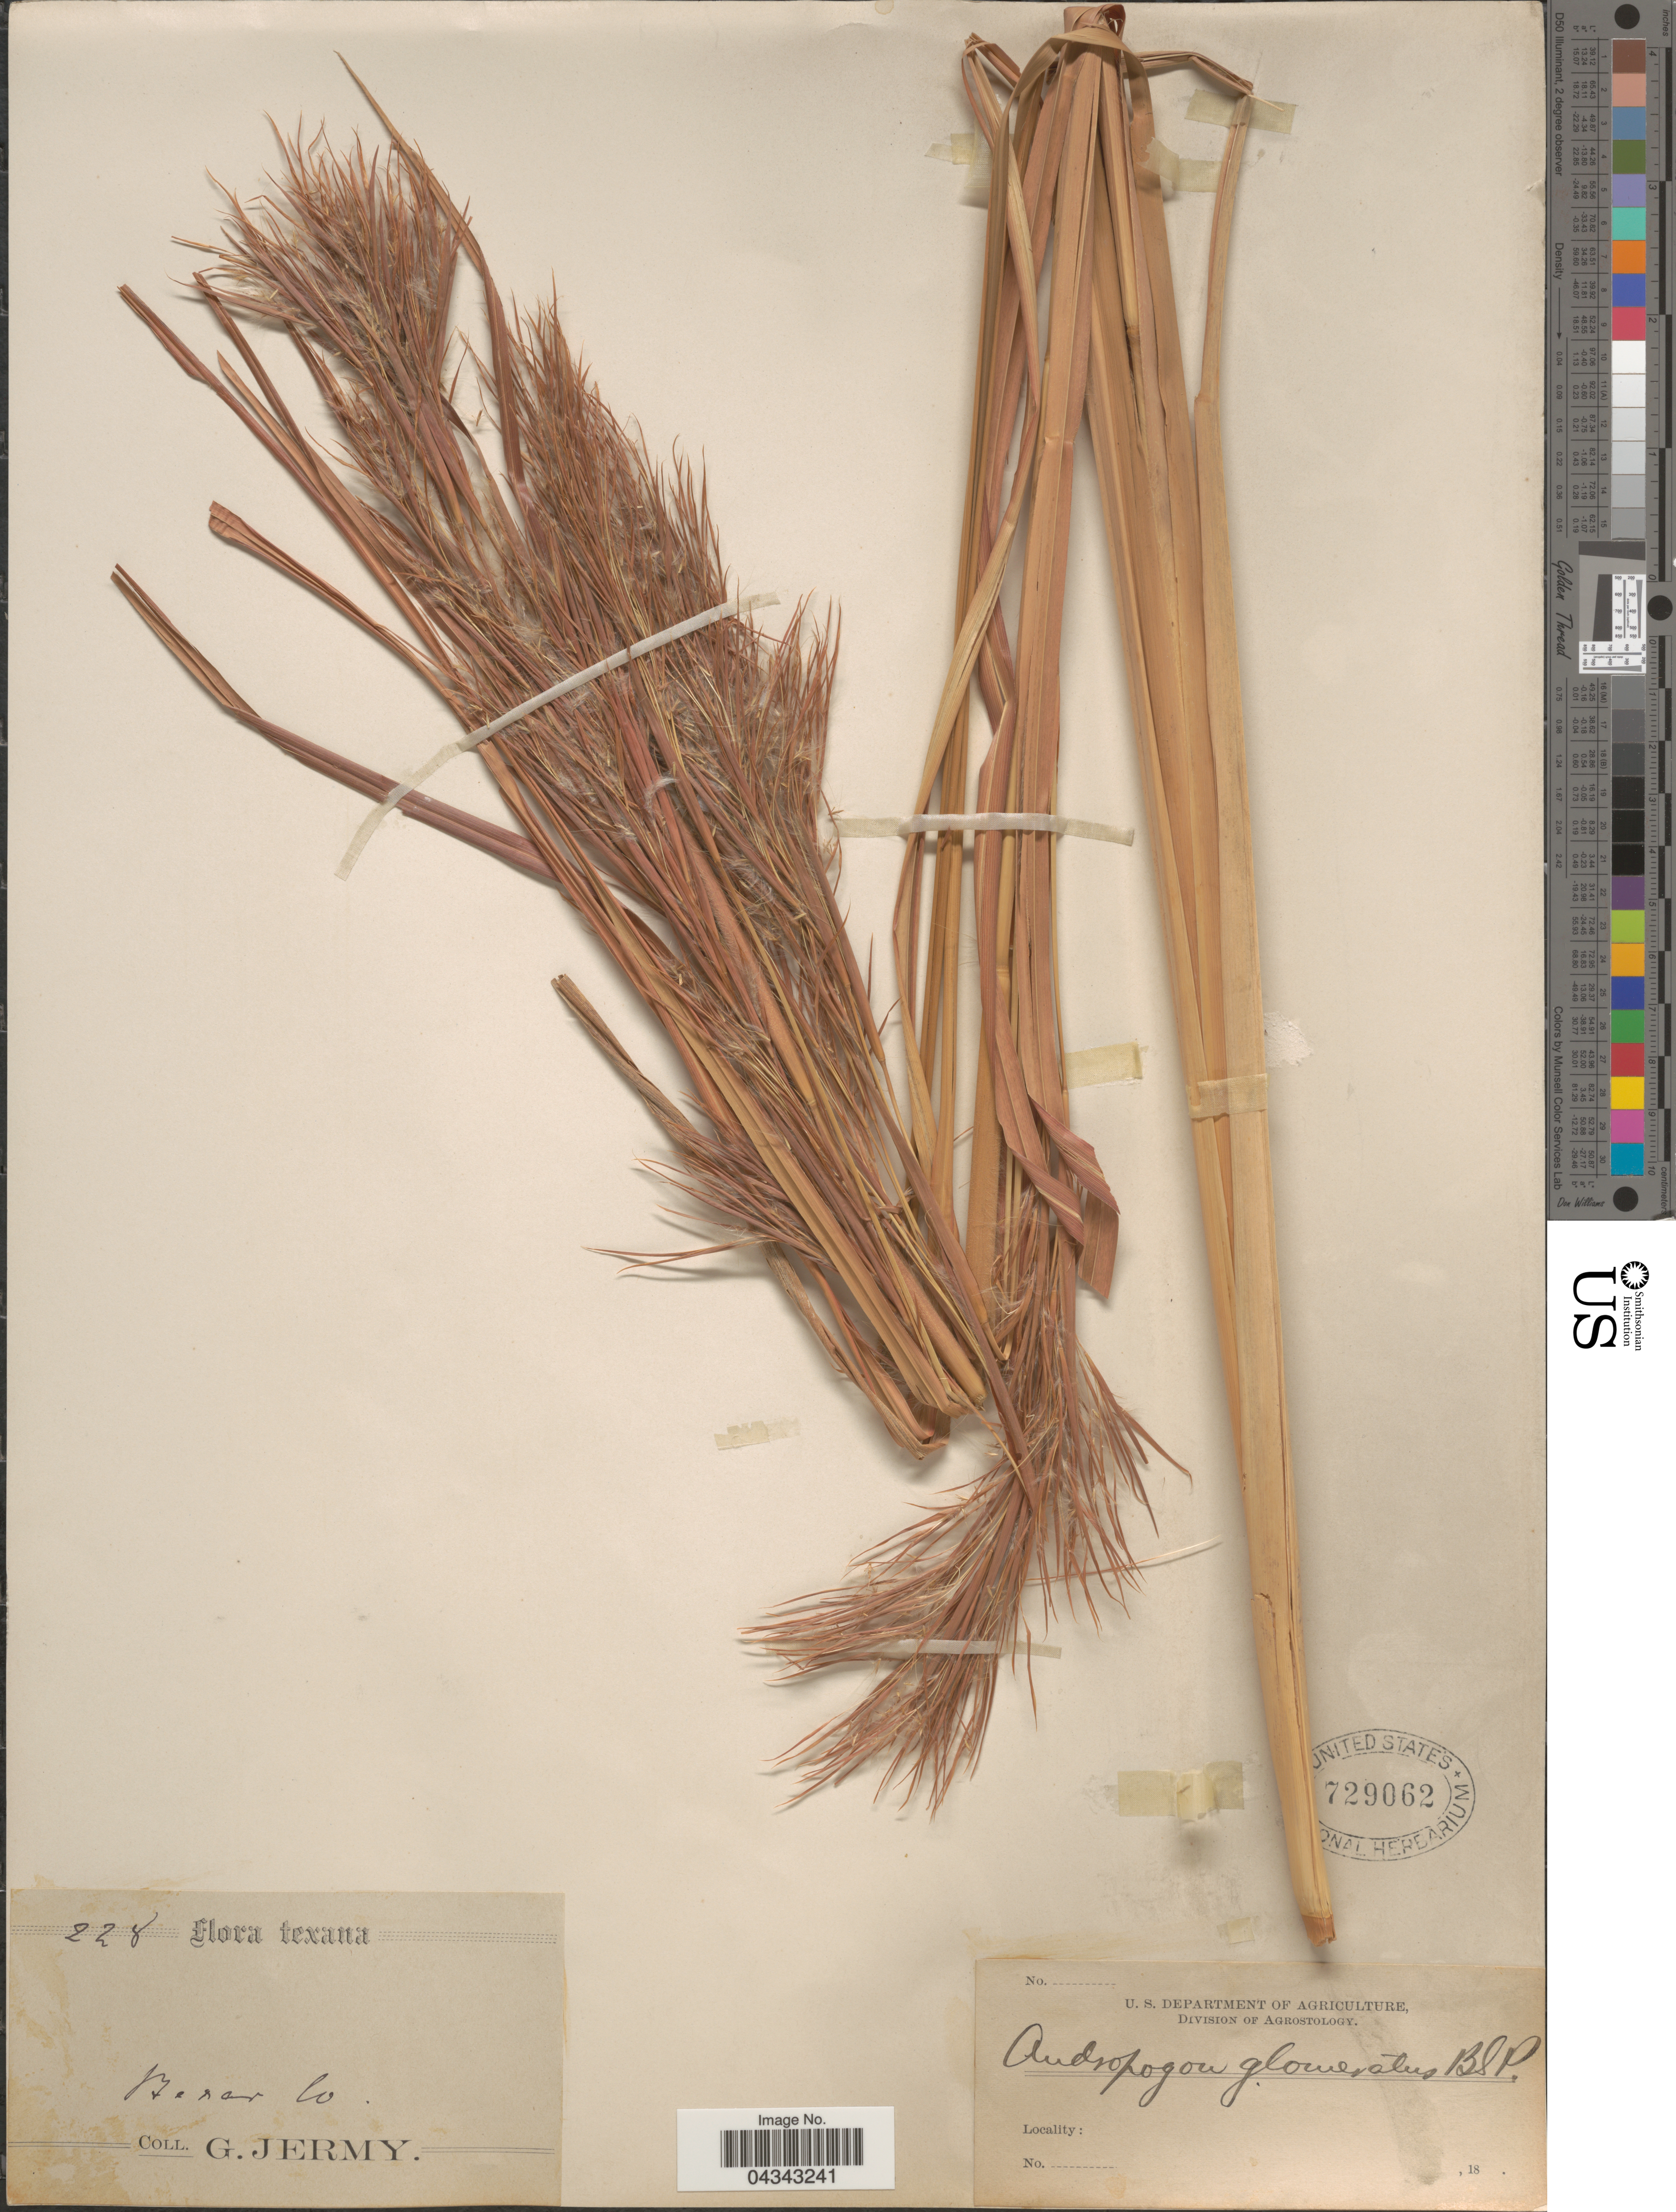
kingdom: Plantae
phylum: Tracheophyta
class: Liliopsida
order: Poales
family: Poaceae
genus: Andropogon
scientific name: Andropogon glomeratus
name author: (Walter) Britton, Stearns & Poggenb.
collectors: G. Jermy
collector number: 228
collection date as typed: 18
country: United States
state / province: Texas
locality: Bexar Co.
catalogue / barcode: US 729062